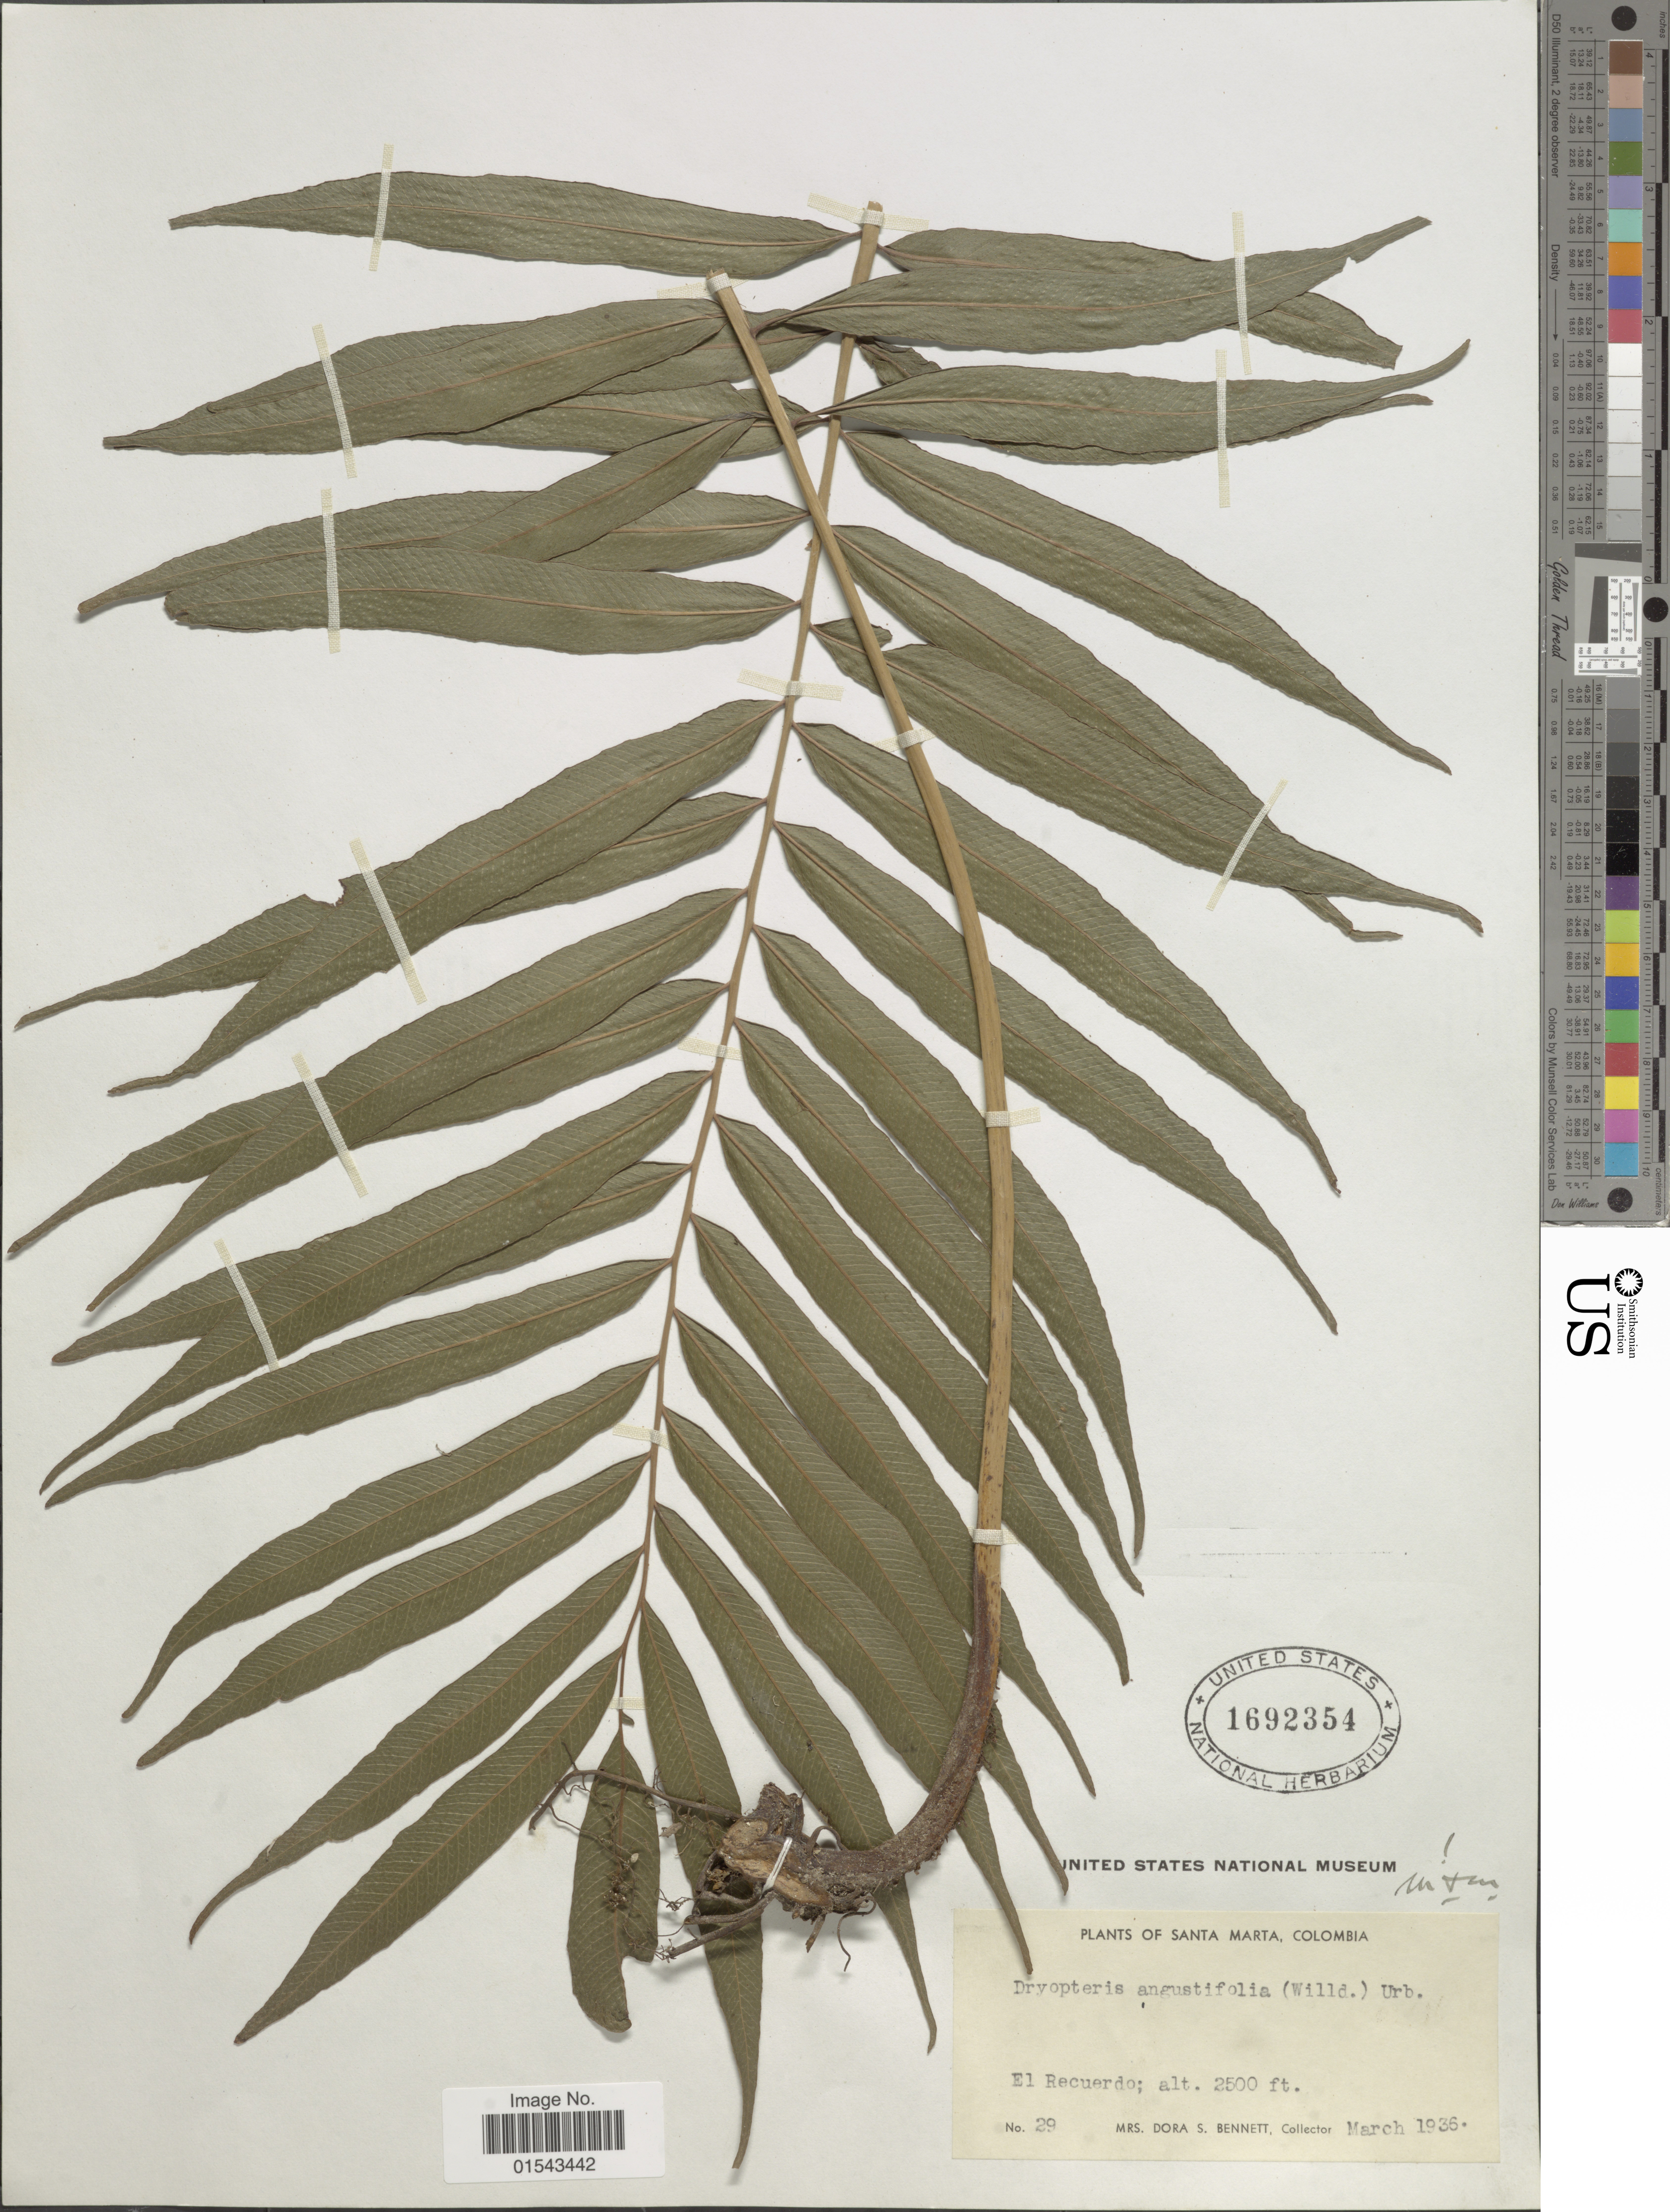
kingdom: Plantae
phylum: Tracheophyta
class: Polypodiopsida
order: Polypodiales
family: Thelypteridaceae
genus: Meniscium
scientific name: Meniscium angustifolium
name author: Willd.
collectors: D. Bennett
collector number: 29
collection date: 1936-03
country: Colombia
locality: Santa Marta. El Recuerdo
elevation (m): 762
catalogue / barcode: US 1692354